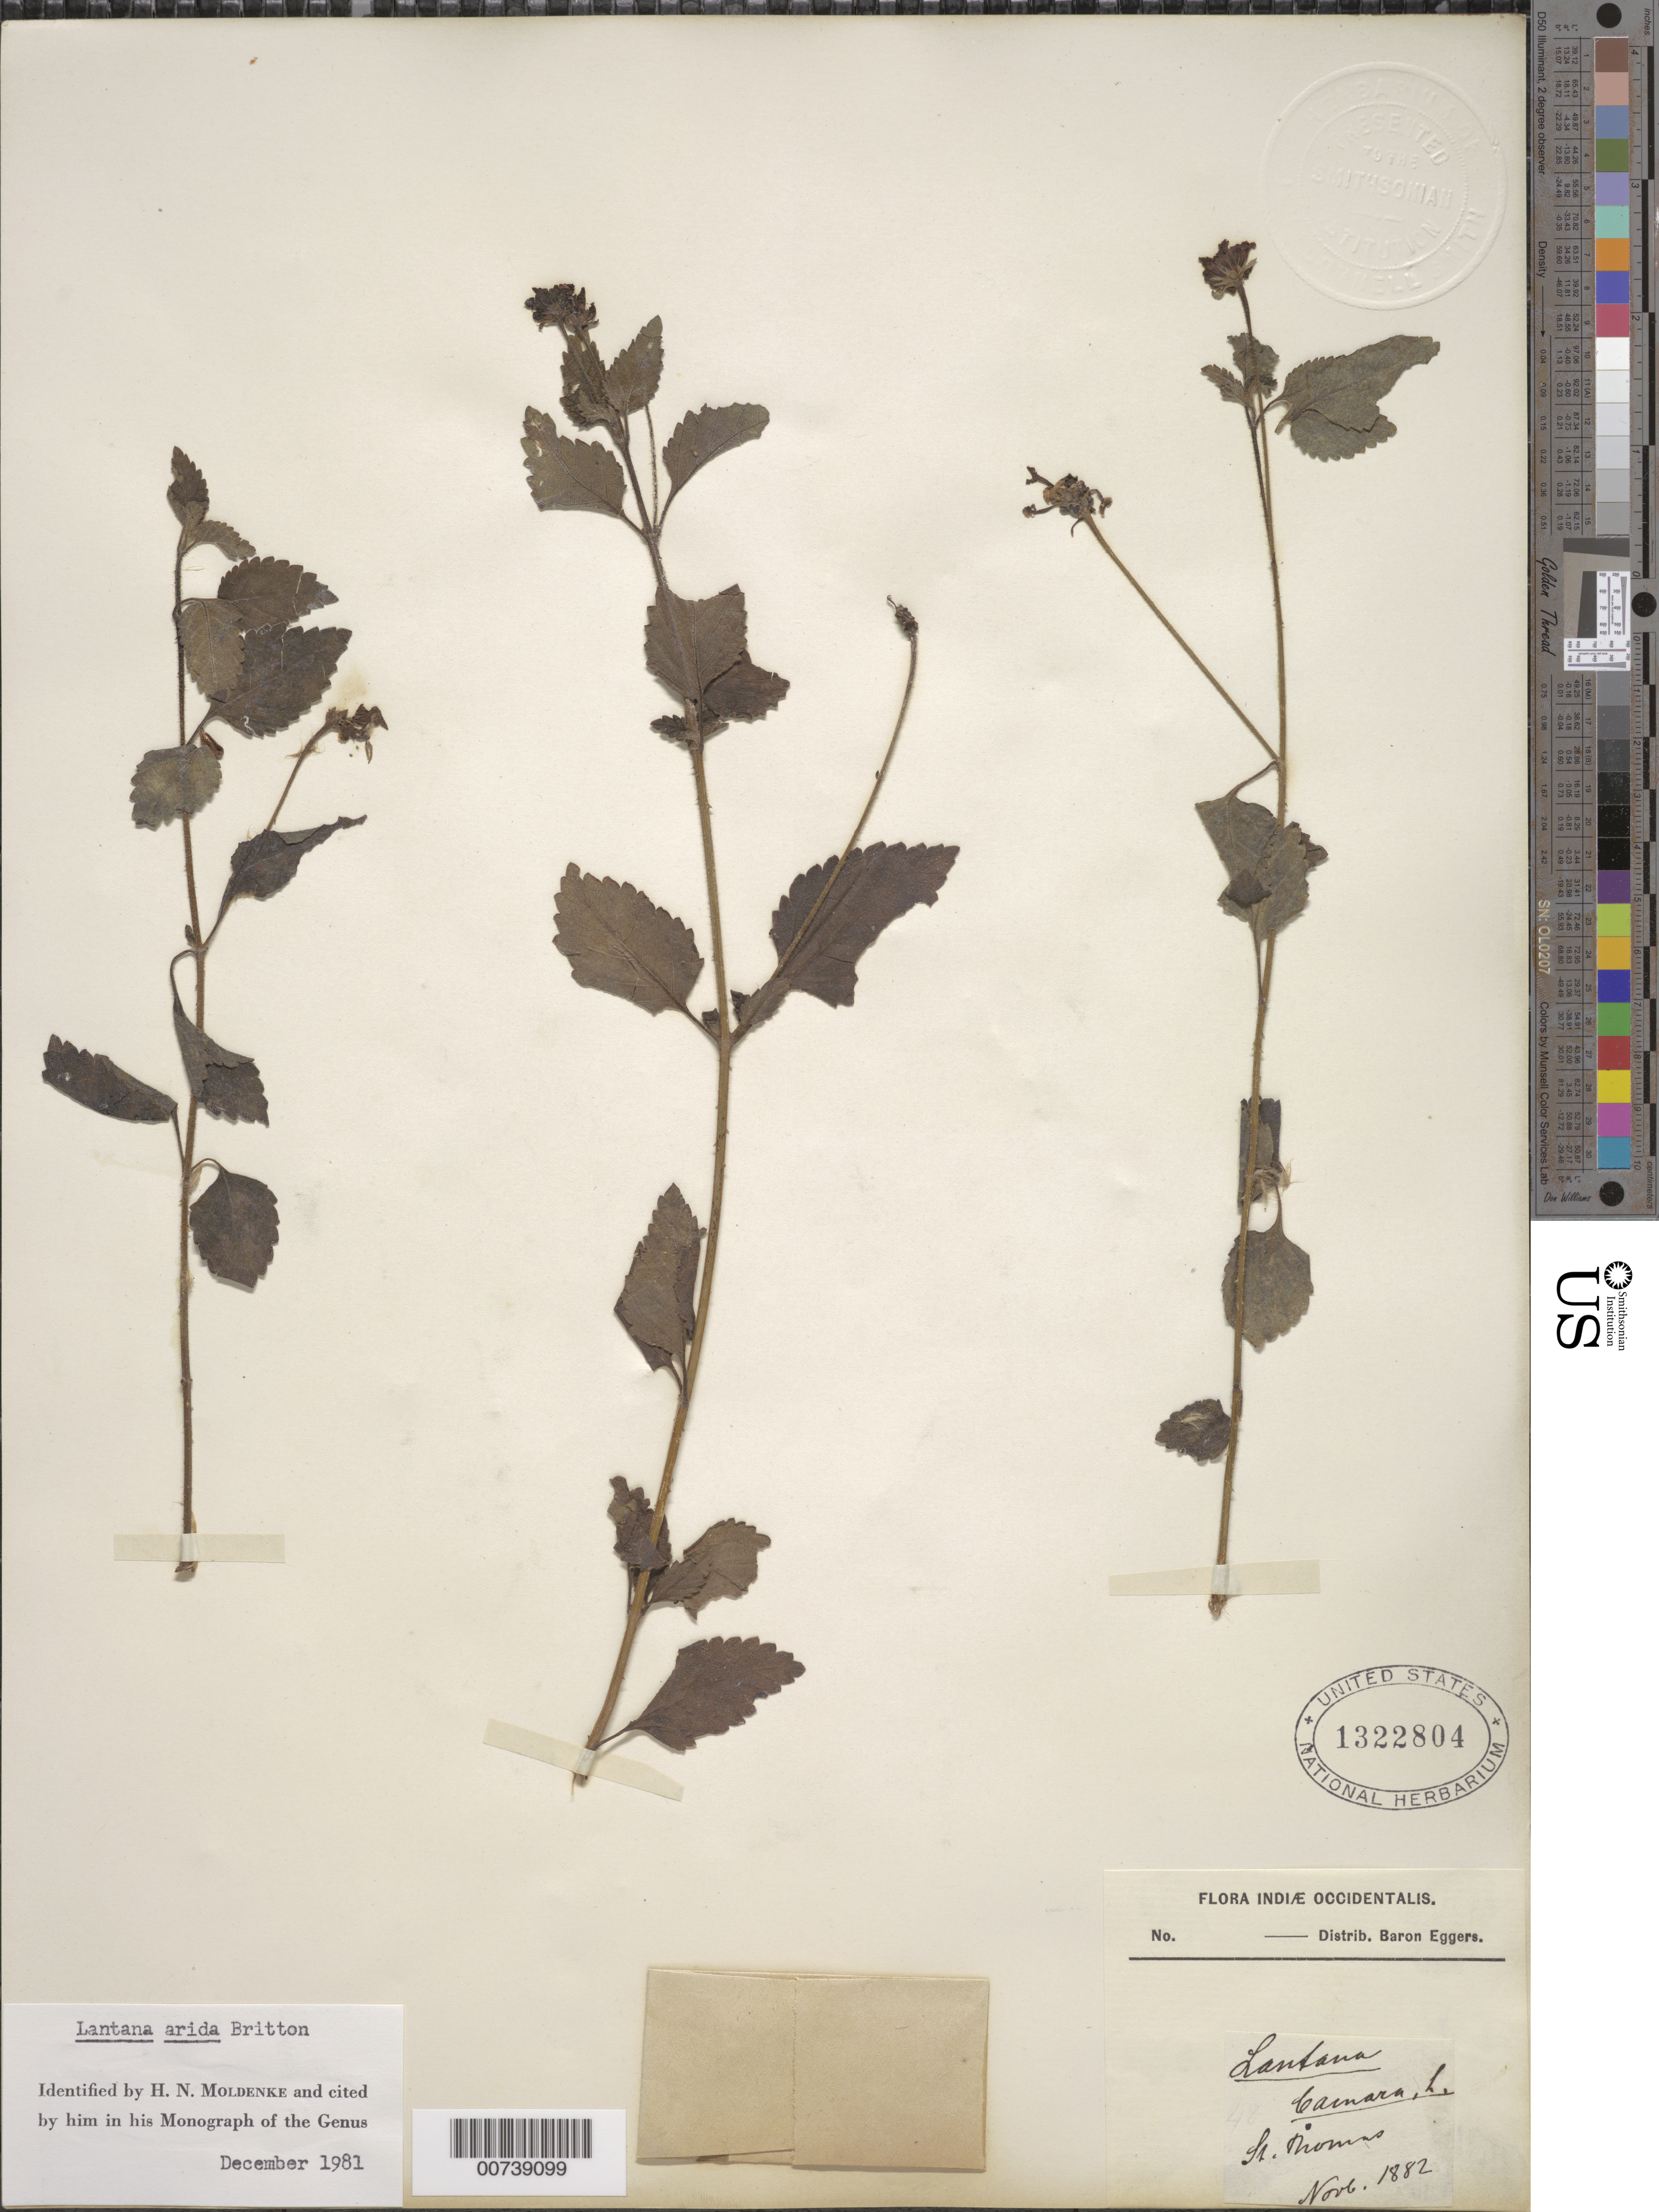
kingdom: Plantae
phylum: Tracheophyta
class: Magnoliopsida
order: Lamiales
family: Verbenaceae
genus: Lantana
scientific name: Lantana arida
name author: Britton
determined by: Moldenke, H. N.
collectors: H. F. A. von Eggers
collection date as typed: Nov 1882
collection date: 1882-11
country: U.S. Virgin Islands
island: St. Thomas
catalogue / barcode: US 1322804